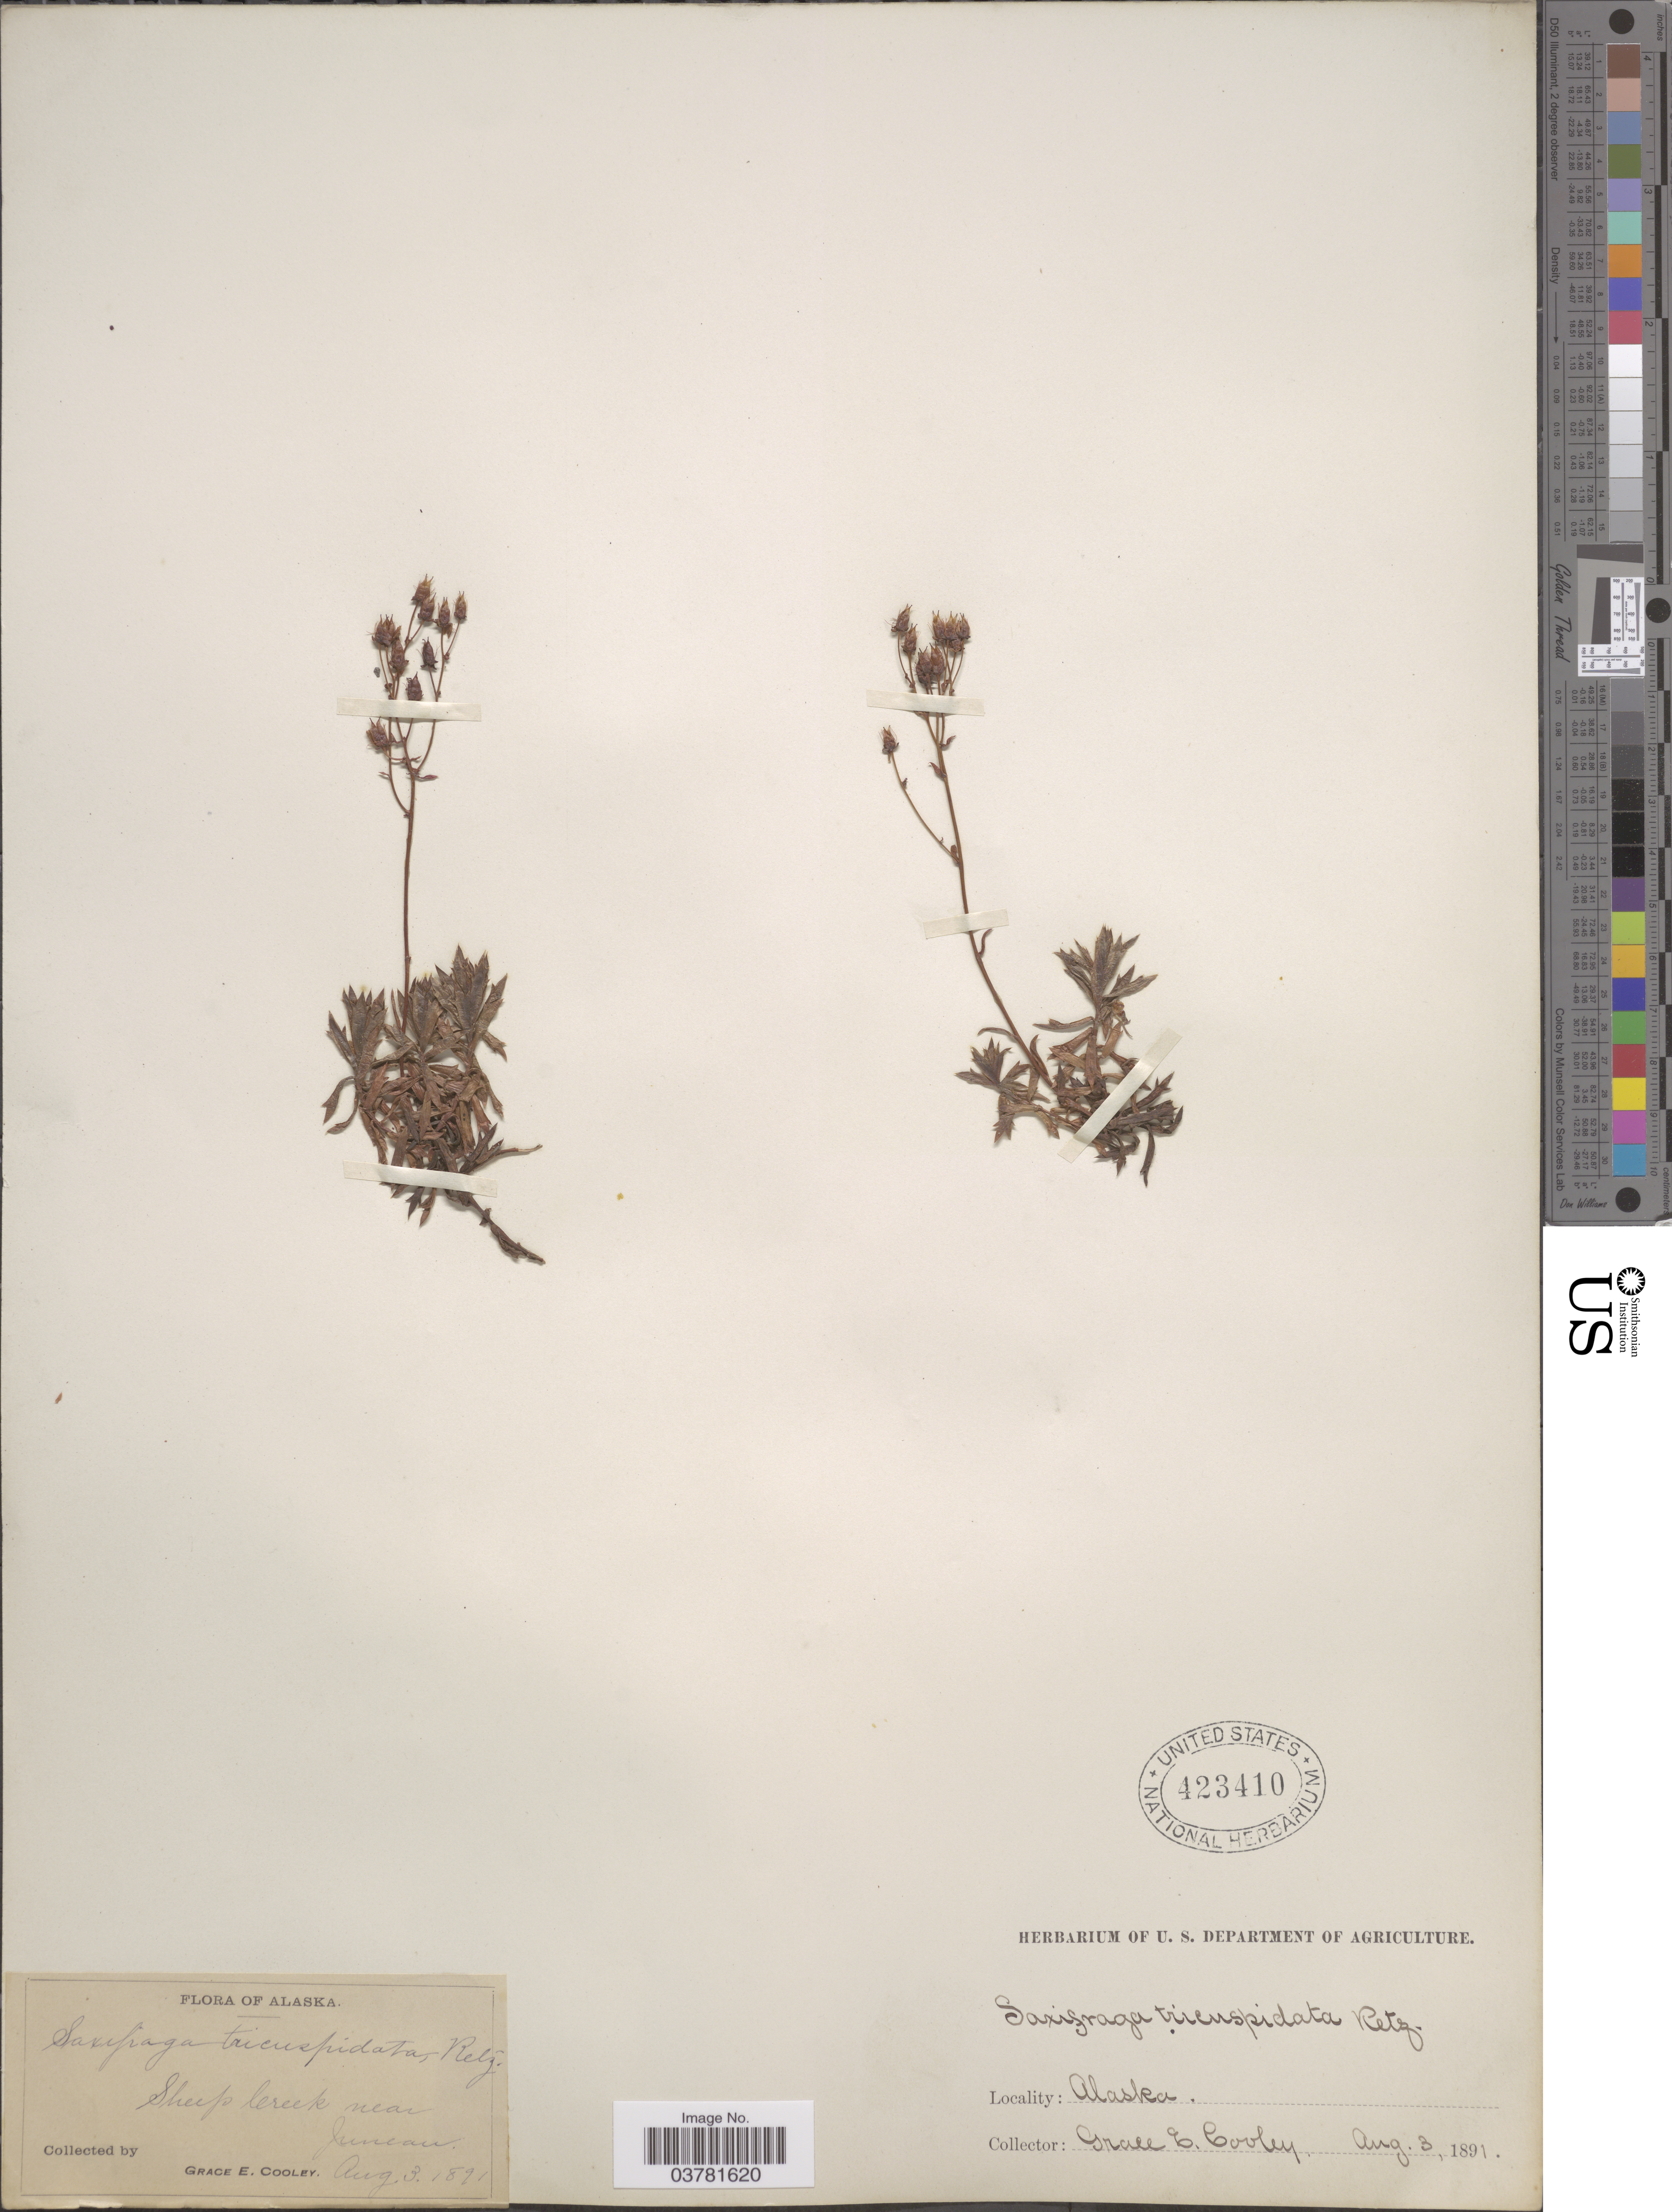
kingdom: Plantae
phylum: Tracheophyta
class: Magnoliopsida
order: Saxifragales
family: Saxifragaceae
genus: Saxifraga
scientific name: Saxifraga tricuspidata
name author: Rottb.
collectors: G. E. Cooley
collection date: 1891-08-03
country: United States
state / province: Alaska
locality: Sheep Creek near Juneau.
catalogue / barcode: US 423410